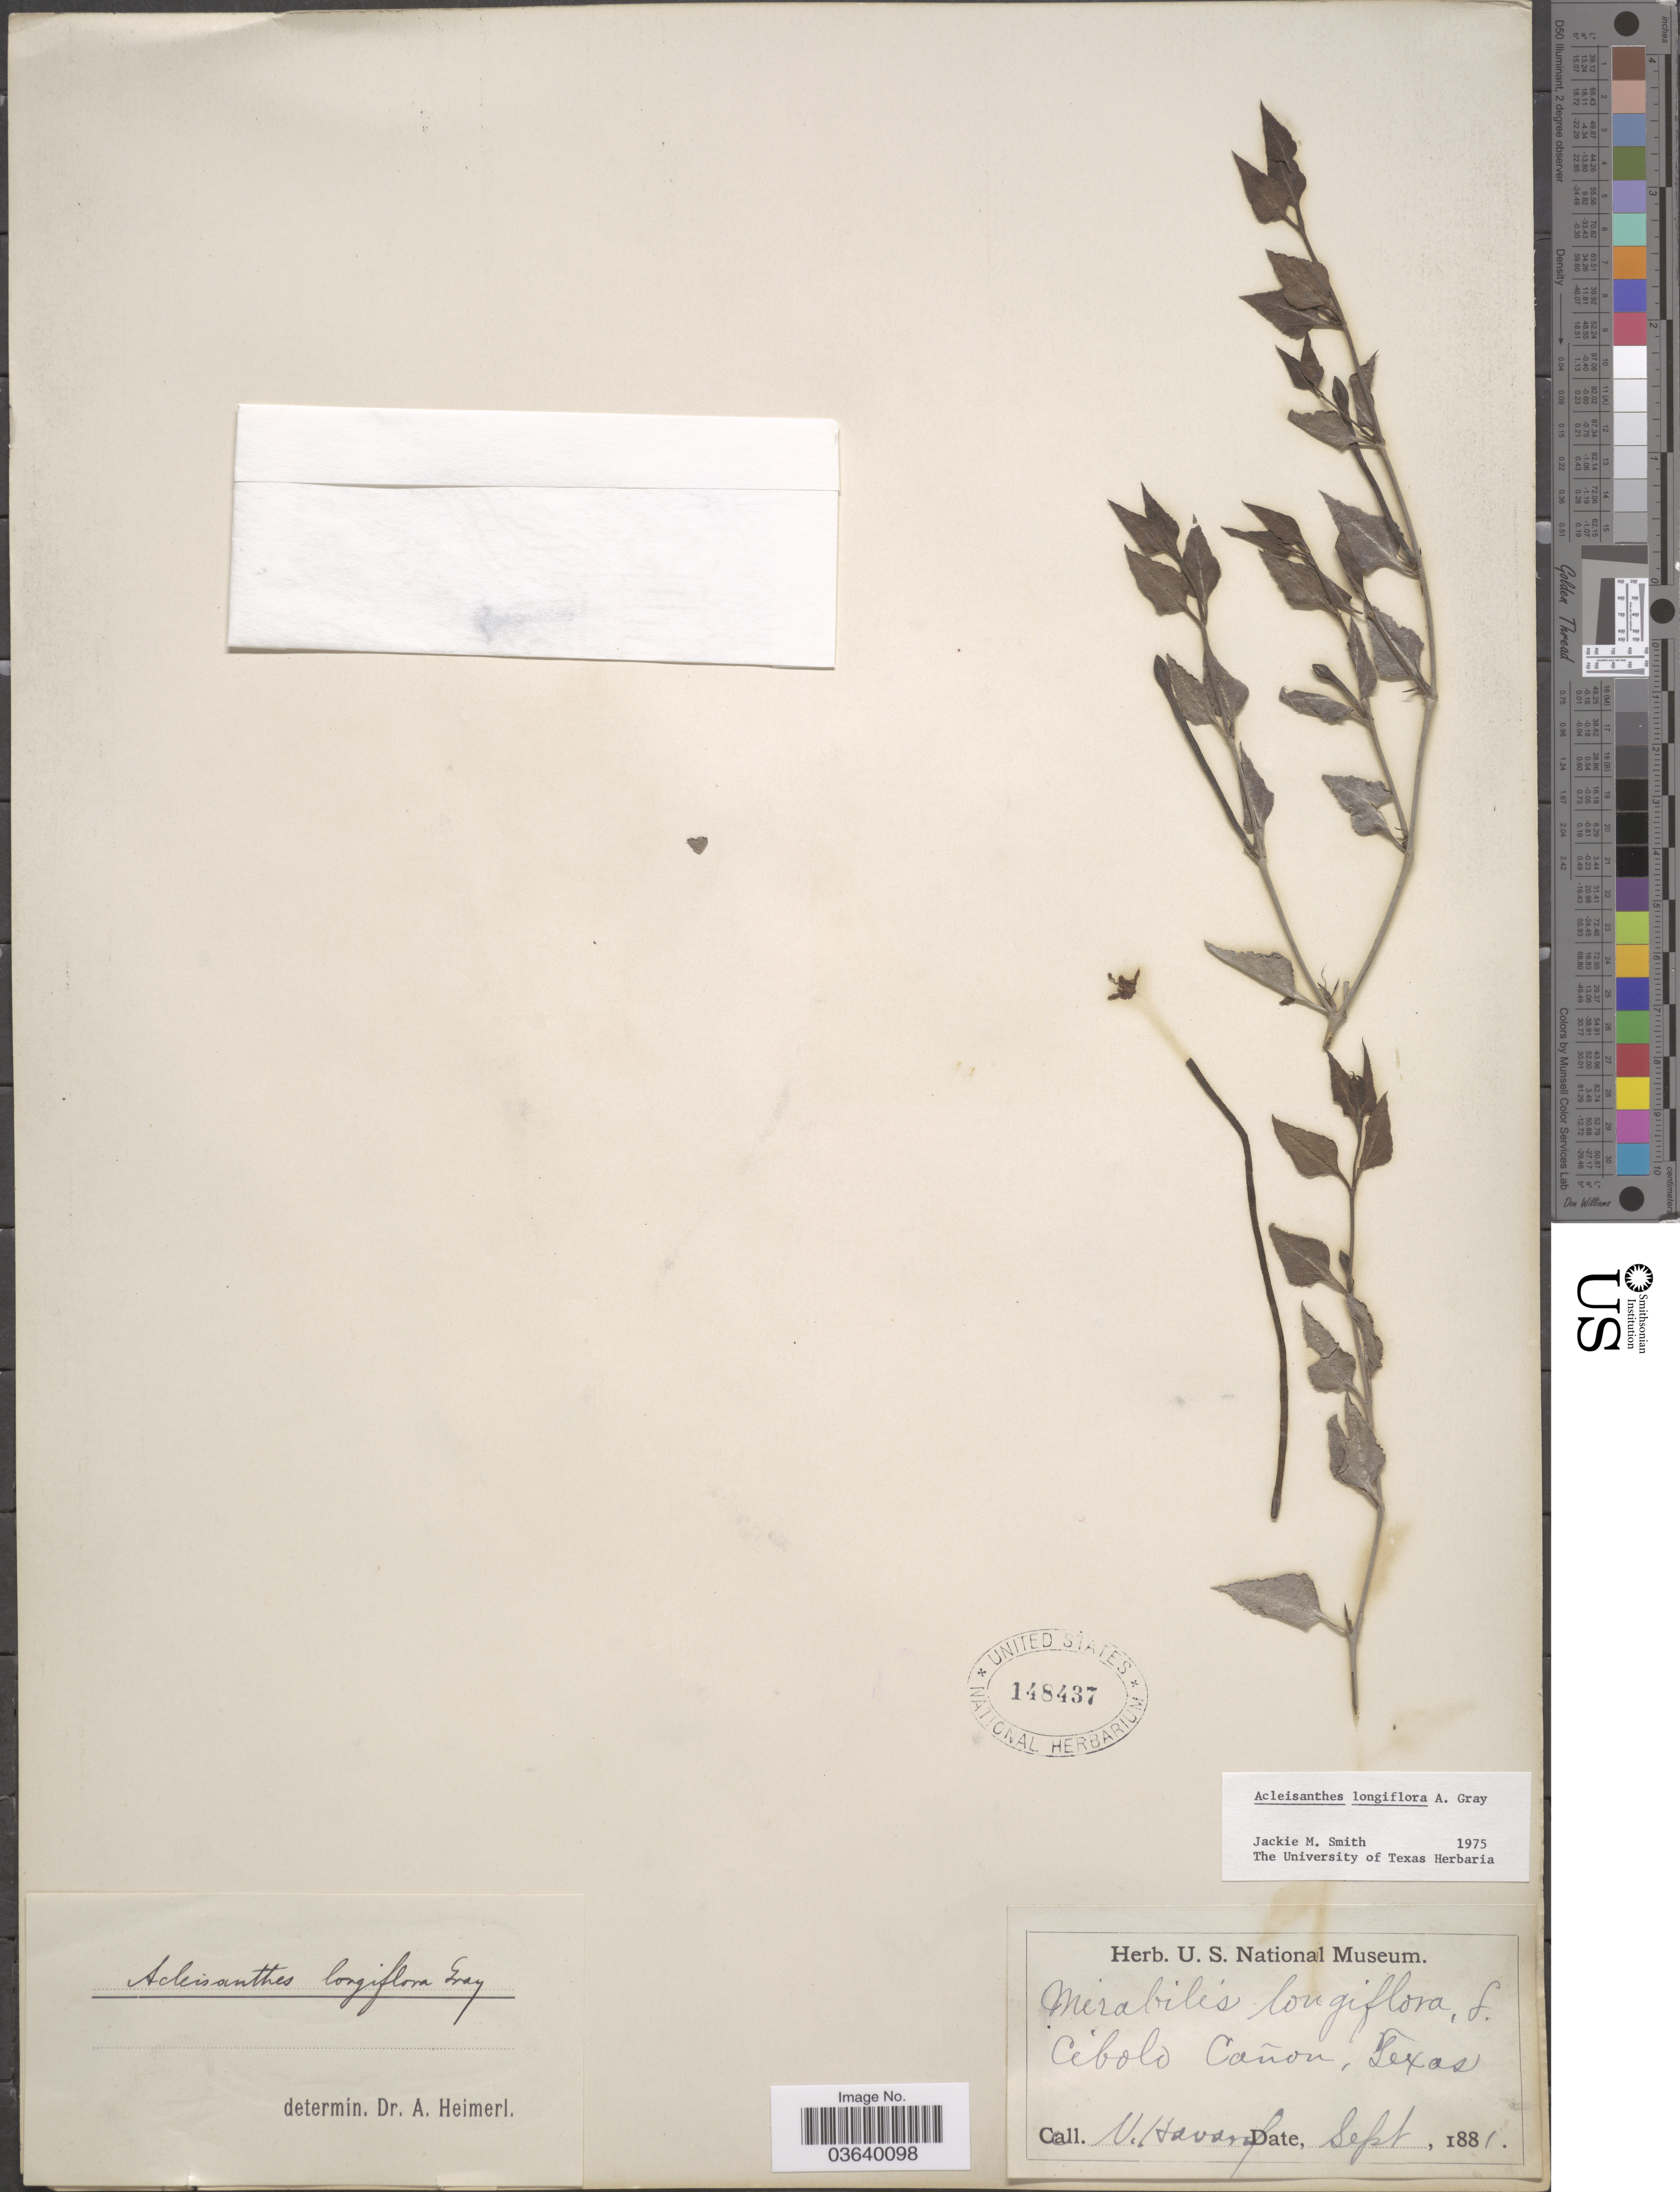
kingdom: Plantae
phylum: Tracheophyta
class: Magnoliopsida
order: Caryophyllales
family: Nyctaginaceae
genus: Acleisanthes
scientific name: Acleisanthes longiflora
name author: A. Gray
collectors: V. Havard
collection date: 1881-09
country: United States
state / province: Texas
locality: Cebolo Cañon.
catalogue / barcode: US 148437